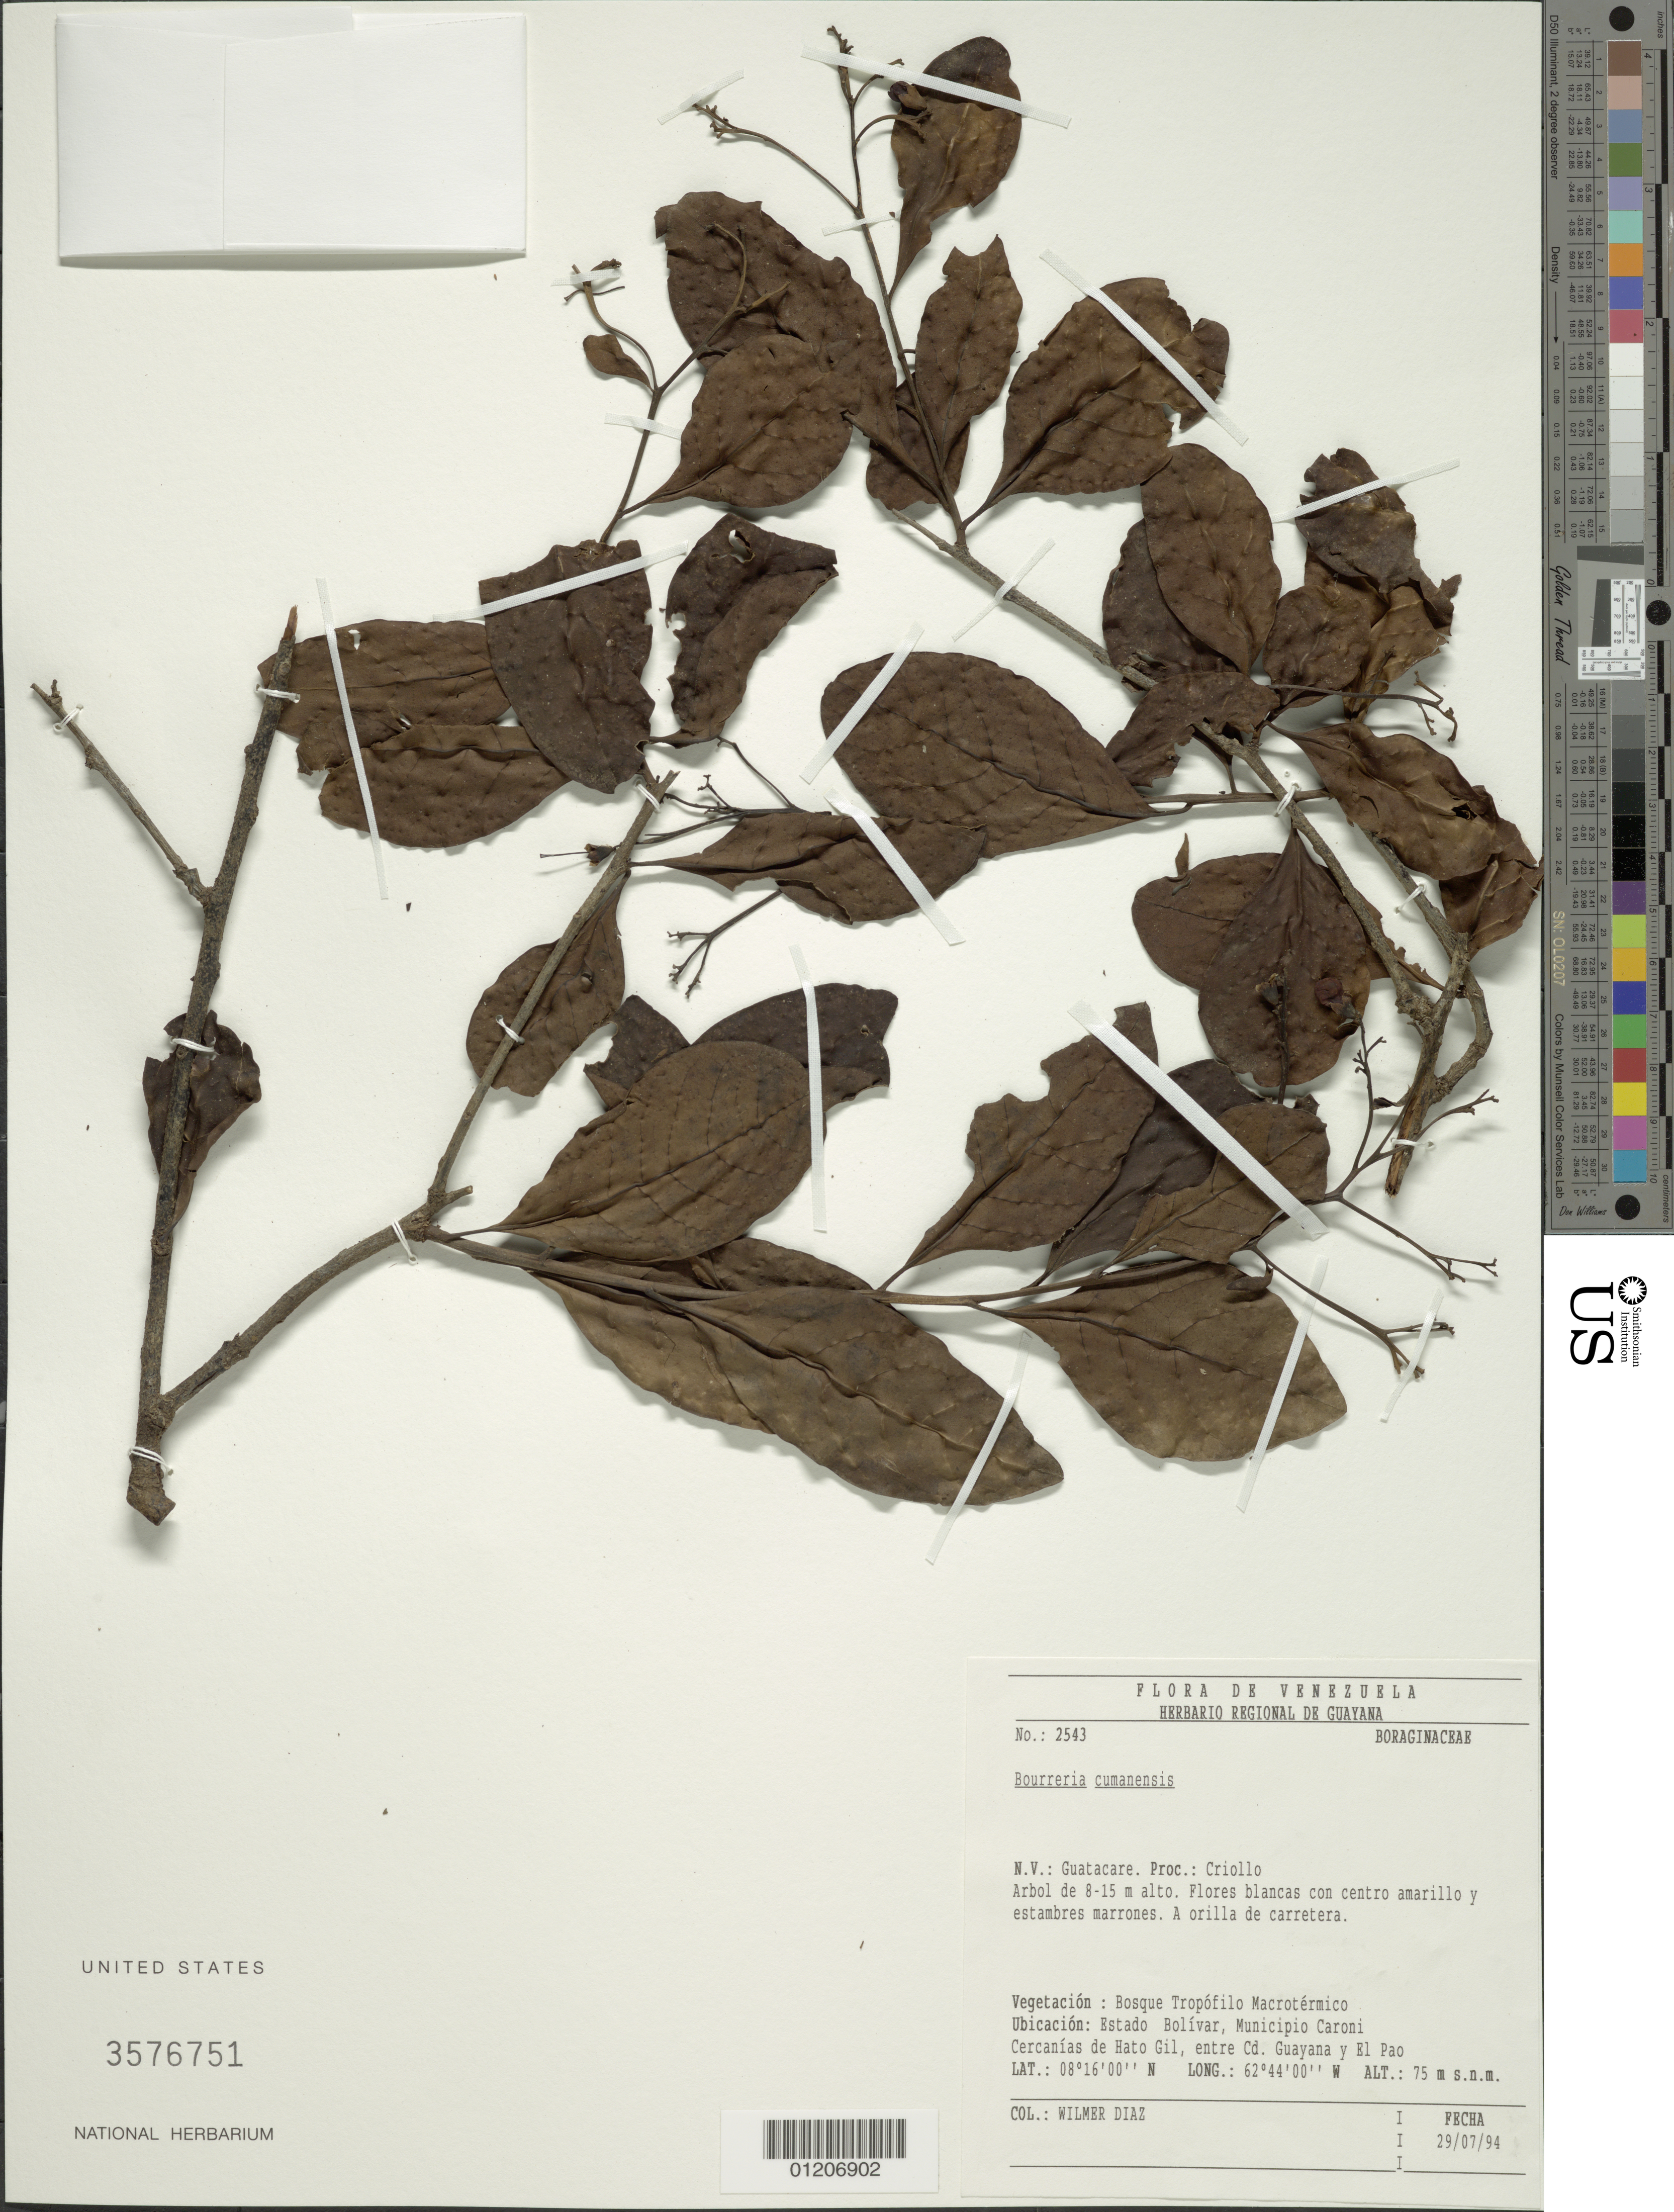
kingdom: Plantae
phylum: Tracheophyta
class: Magnoliopsida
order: Boraginales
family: Ehretiaceae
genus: Bourreria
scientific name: Bourreria cumanensis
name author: (Loefl.) O.E. Schulz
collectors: W. Díaz P.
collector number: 2543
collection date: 1994-07-29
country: Venezuela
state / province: Bolívar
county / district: Caroní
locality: Cercanias de Hato Gil, entre Cd. Guayana y El Pao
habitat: A orilla de carretera. Bosque tropofilo macrotermico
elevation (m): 75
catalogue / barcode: US 3576751